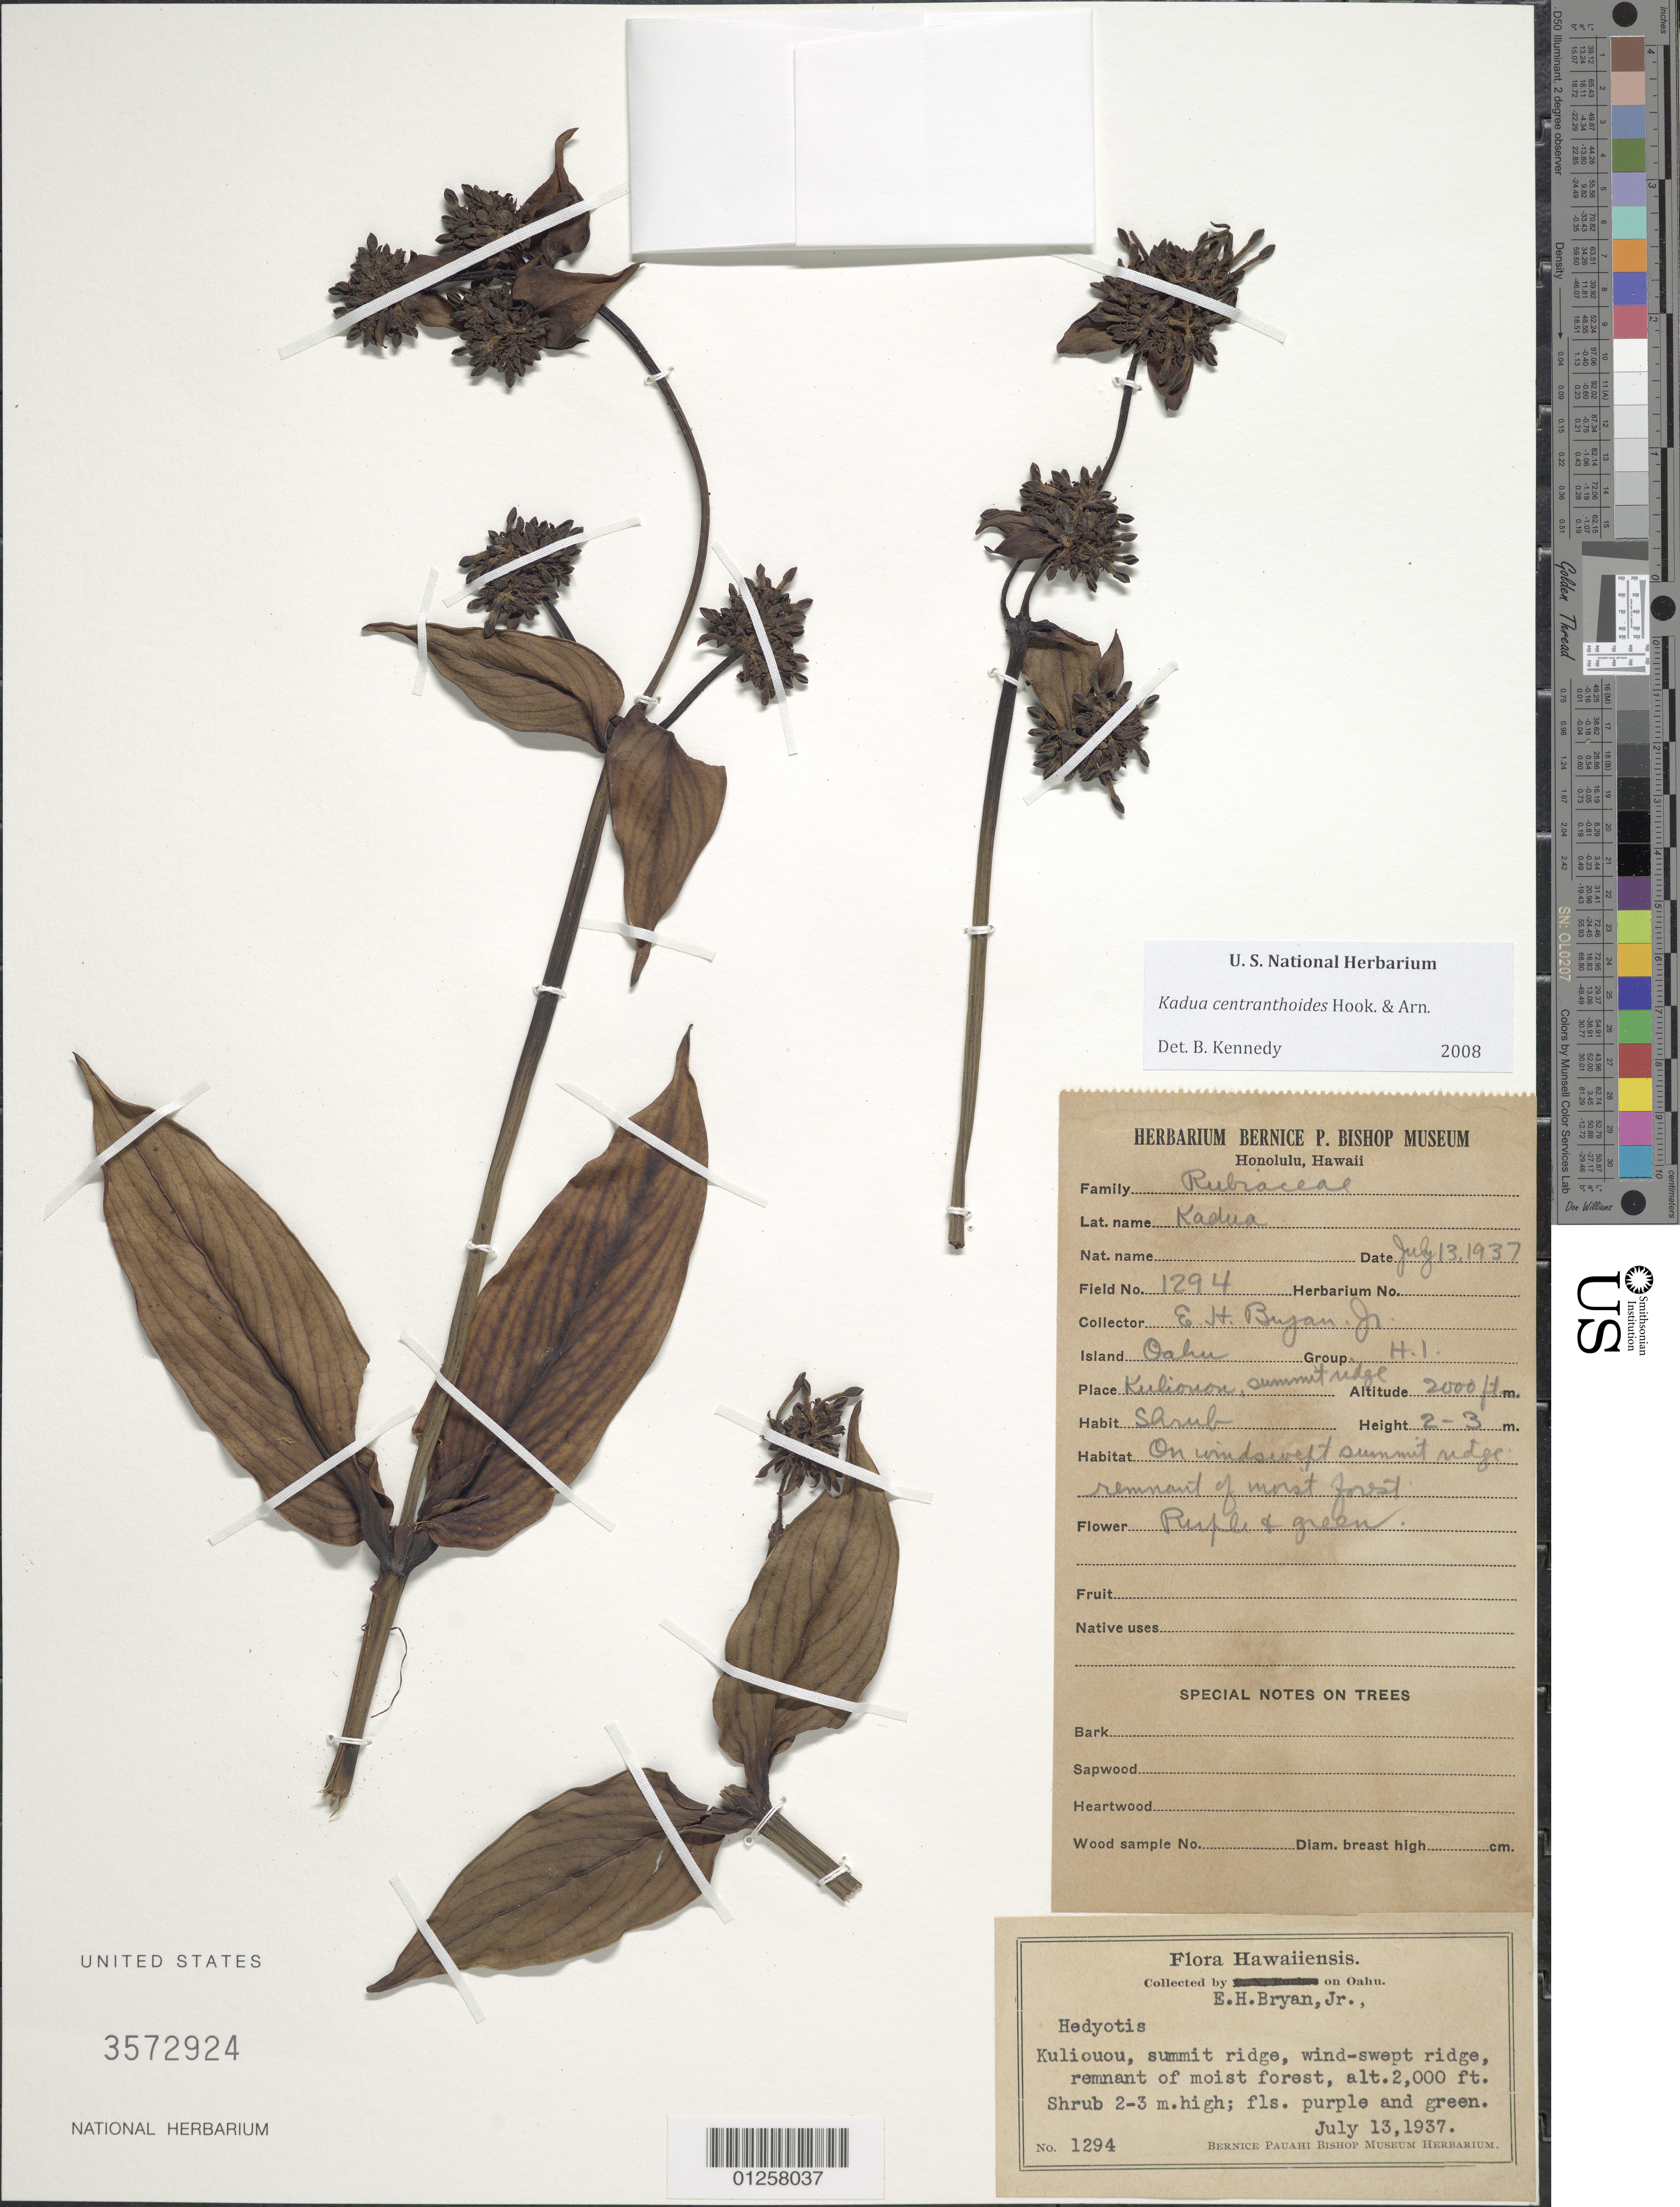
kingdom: Plantae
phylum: Tracheophyta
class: Magnoliopsida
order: Gentianales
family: Rubiaceae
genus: Kadua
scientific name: Kadua centranthoides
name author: Hook. & Arn.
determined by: Kennedy, B.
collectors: E. Bryan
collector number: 1294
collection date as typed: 13 Jul 1937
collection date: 1937-07-13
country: United States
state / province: Hawaii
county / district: Honolulu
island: Oahu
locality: Kuliouou, summit ridge, moist forest.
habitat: Remnant of moist forest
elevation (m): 610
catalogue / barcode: US 3572924